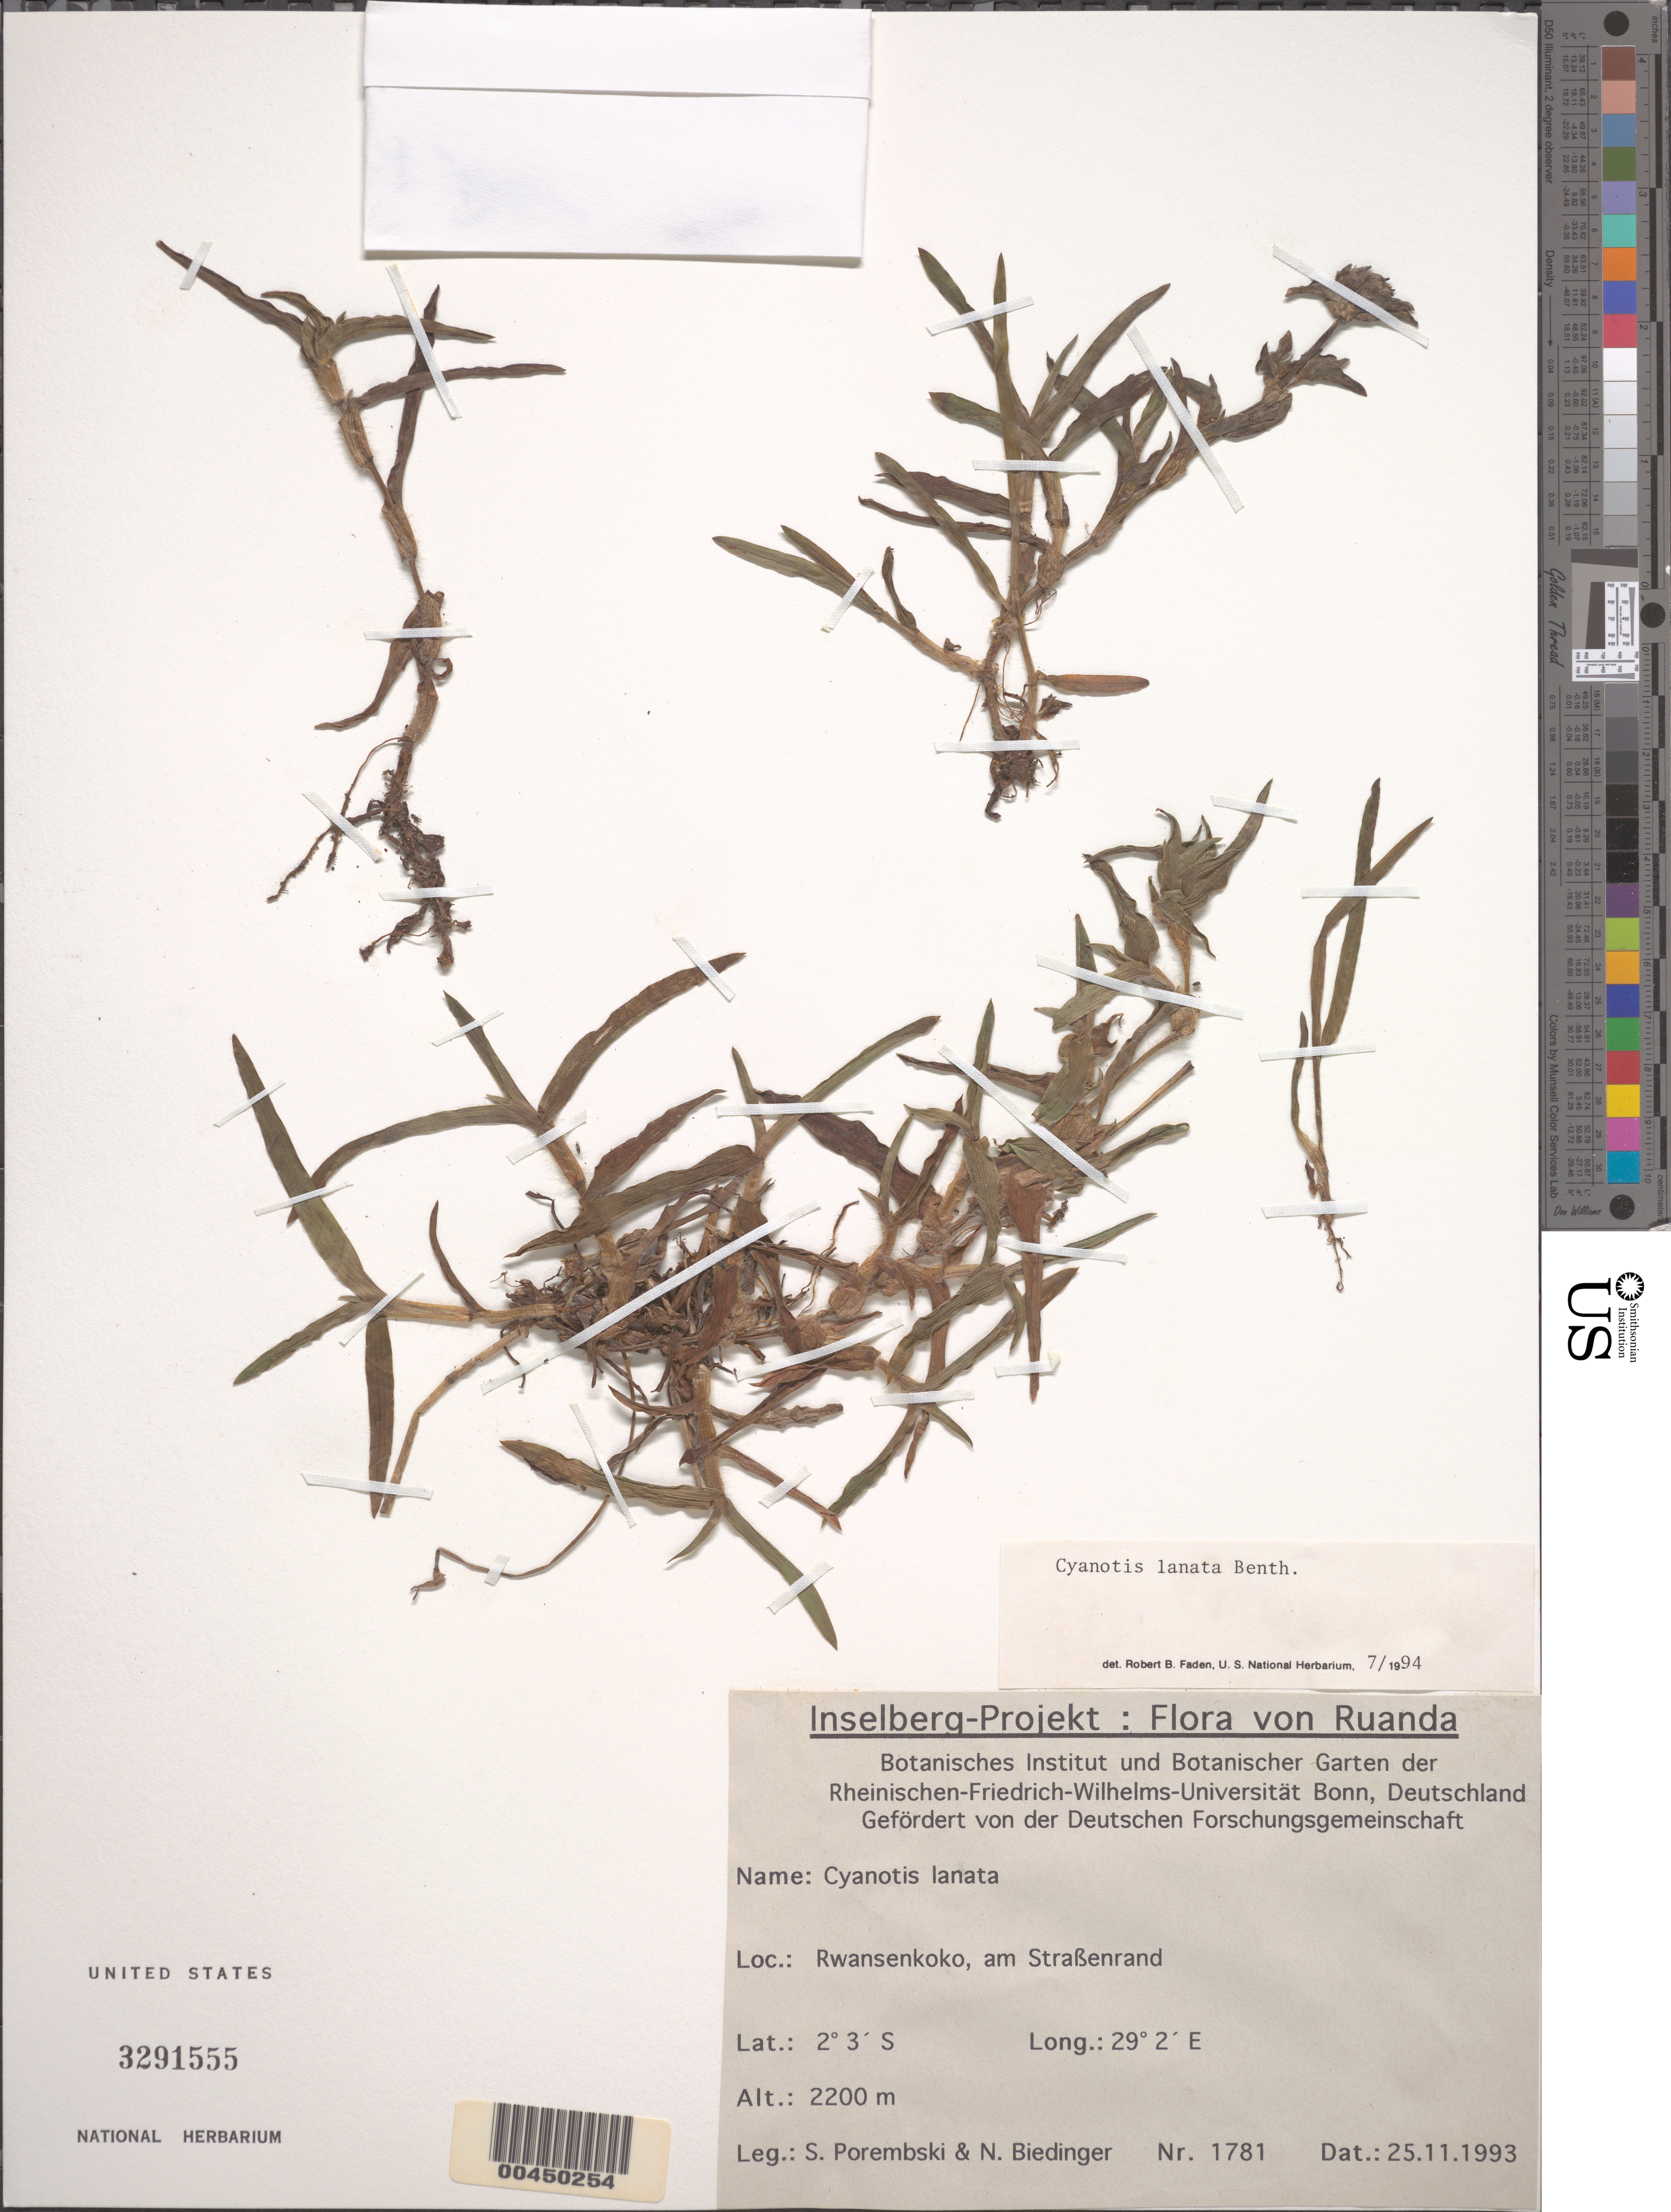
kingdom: Plantae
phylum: Tracheophyta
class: Liliopsida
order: Commelinales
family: Commelinaceae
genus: Cyanotis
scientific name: Cyanotis lanata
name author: Benth.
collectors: S. Porembski & N. Biedinger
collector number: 1781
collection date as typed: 25 Nov 1993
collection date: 1993-11-25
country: Rwanda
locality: Rwansenkoko, on strassenrand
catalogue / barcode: US 3291555